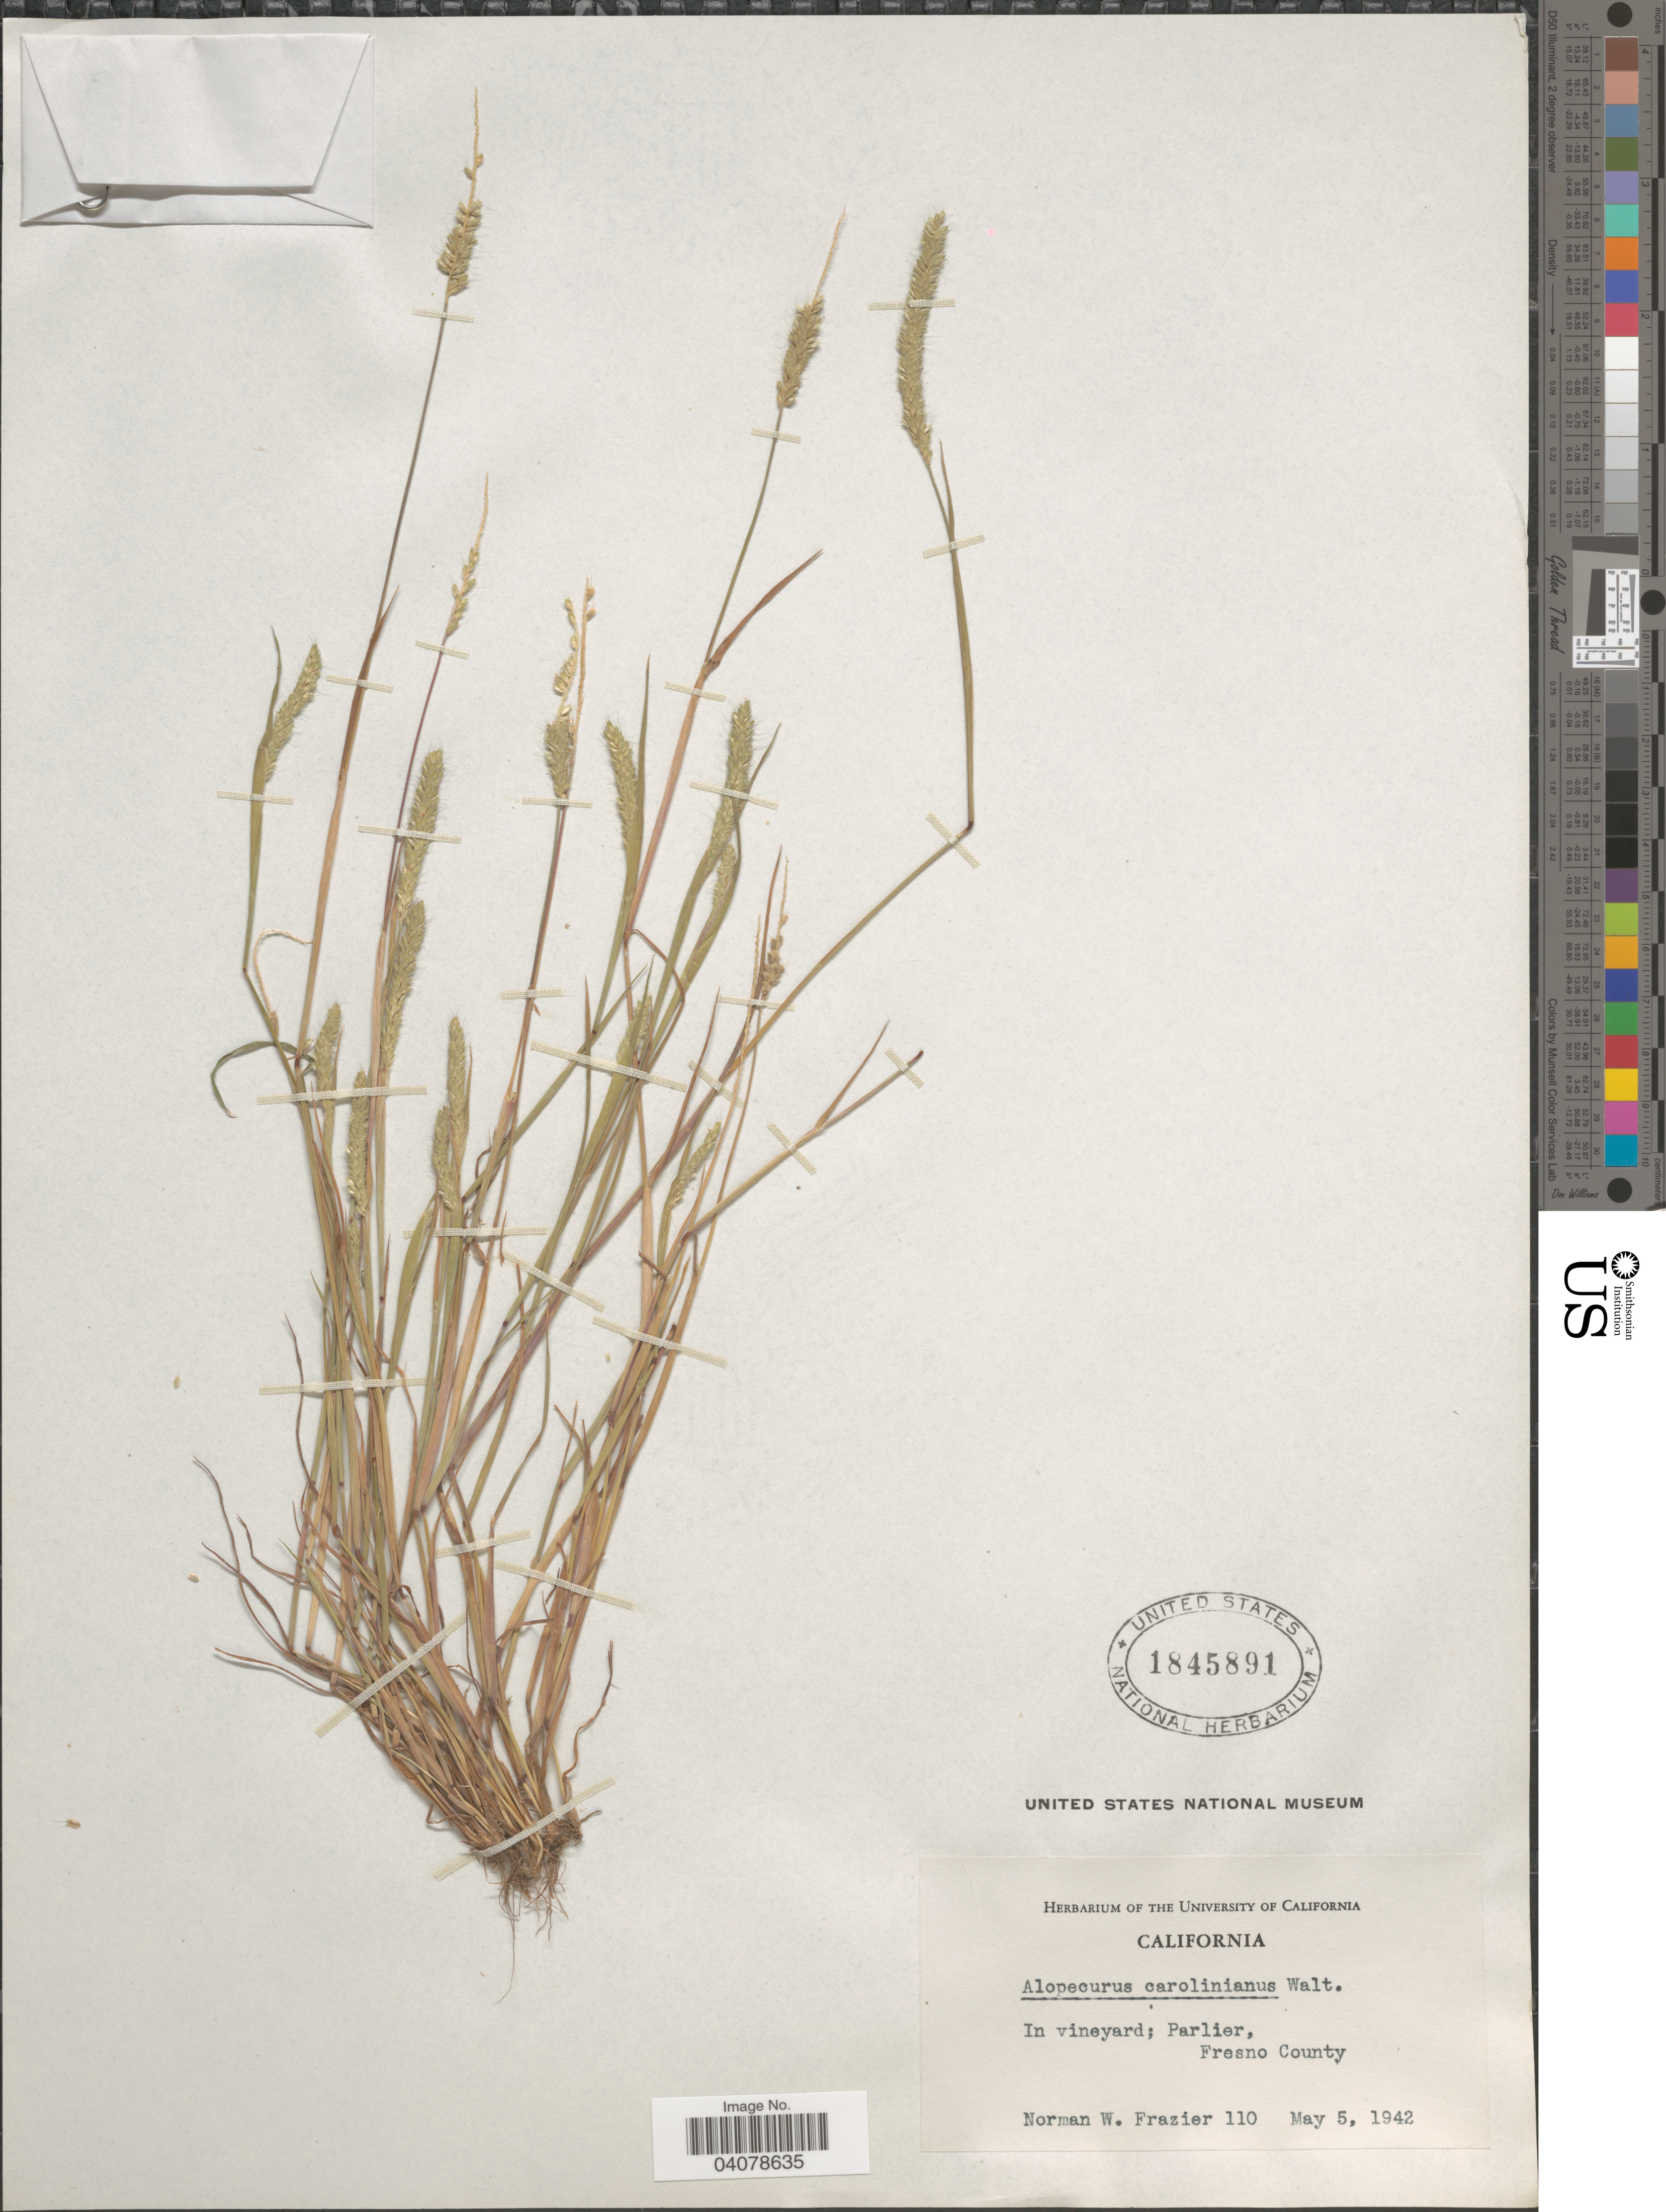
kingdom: Plantae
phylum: Tracheophyta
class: Liliopsida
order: Poales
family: Poaceae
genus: Alopecurus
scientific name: Alopecurus carolinianus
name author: Walter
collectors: N. Frazier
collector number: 110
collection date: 1942-05-05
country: United States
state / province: California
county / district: Fresno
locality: In vineyard; Parlier, Fresno County.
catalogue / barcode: US 1845891